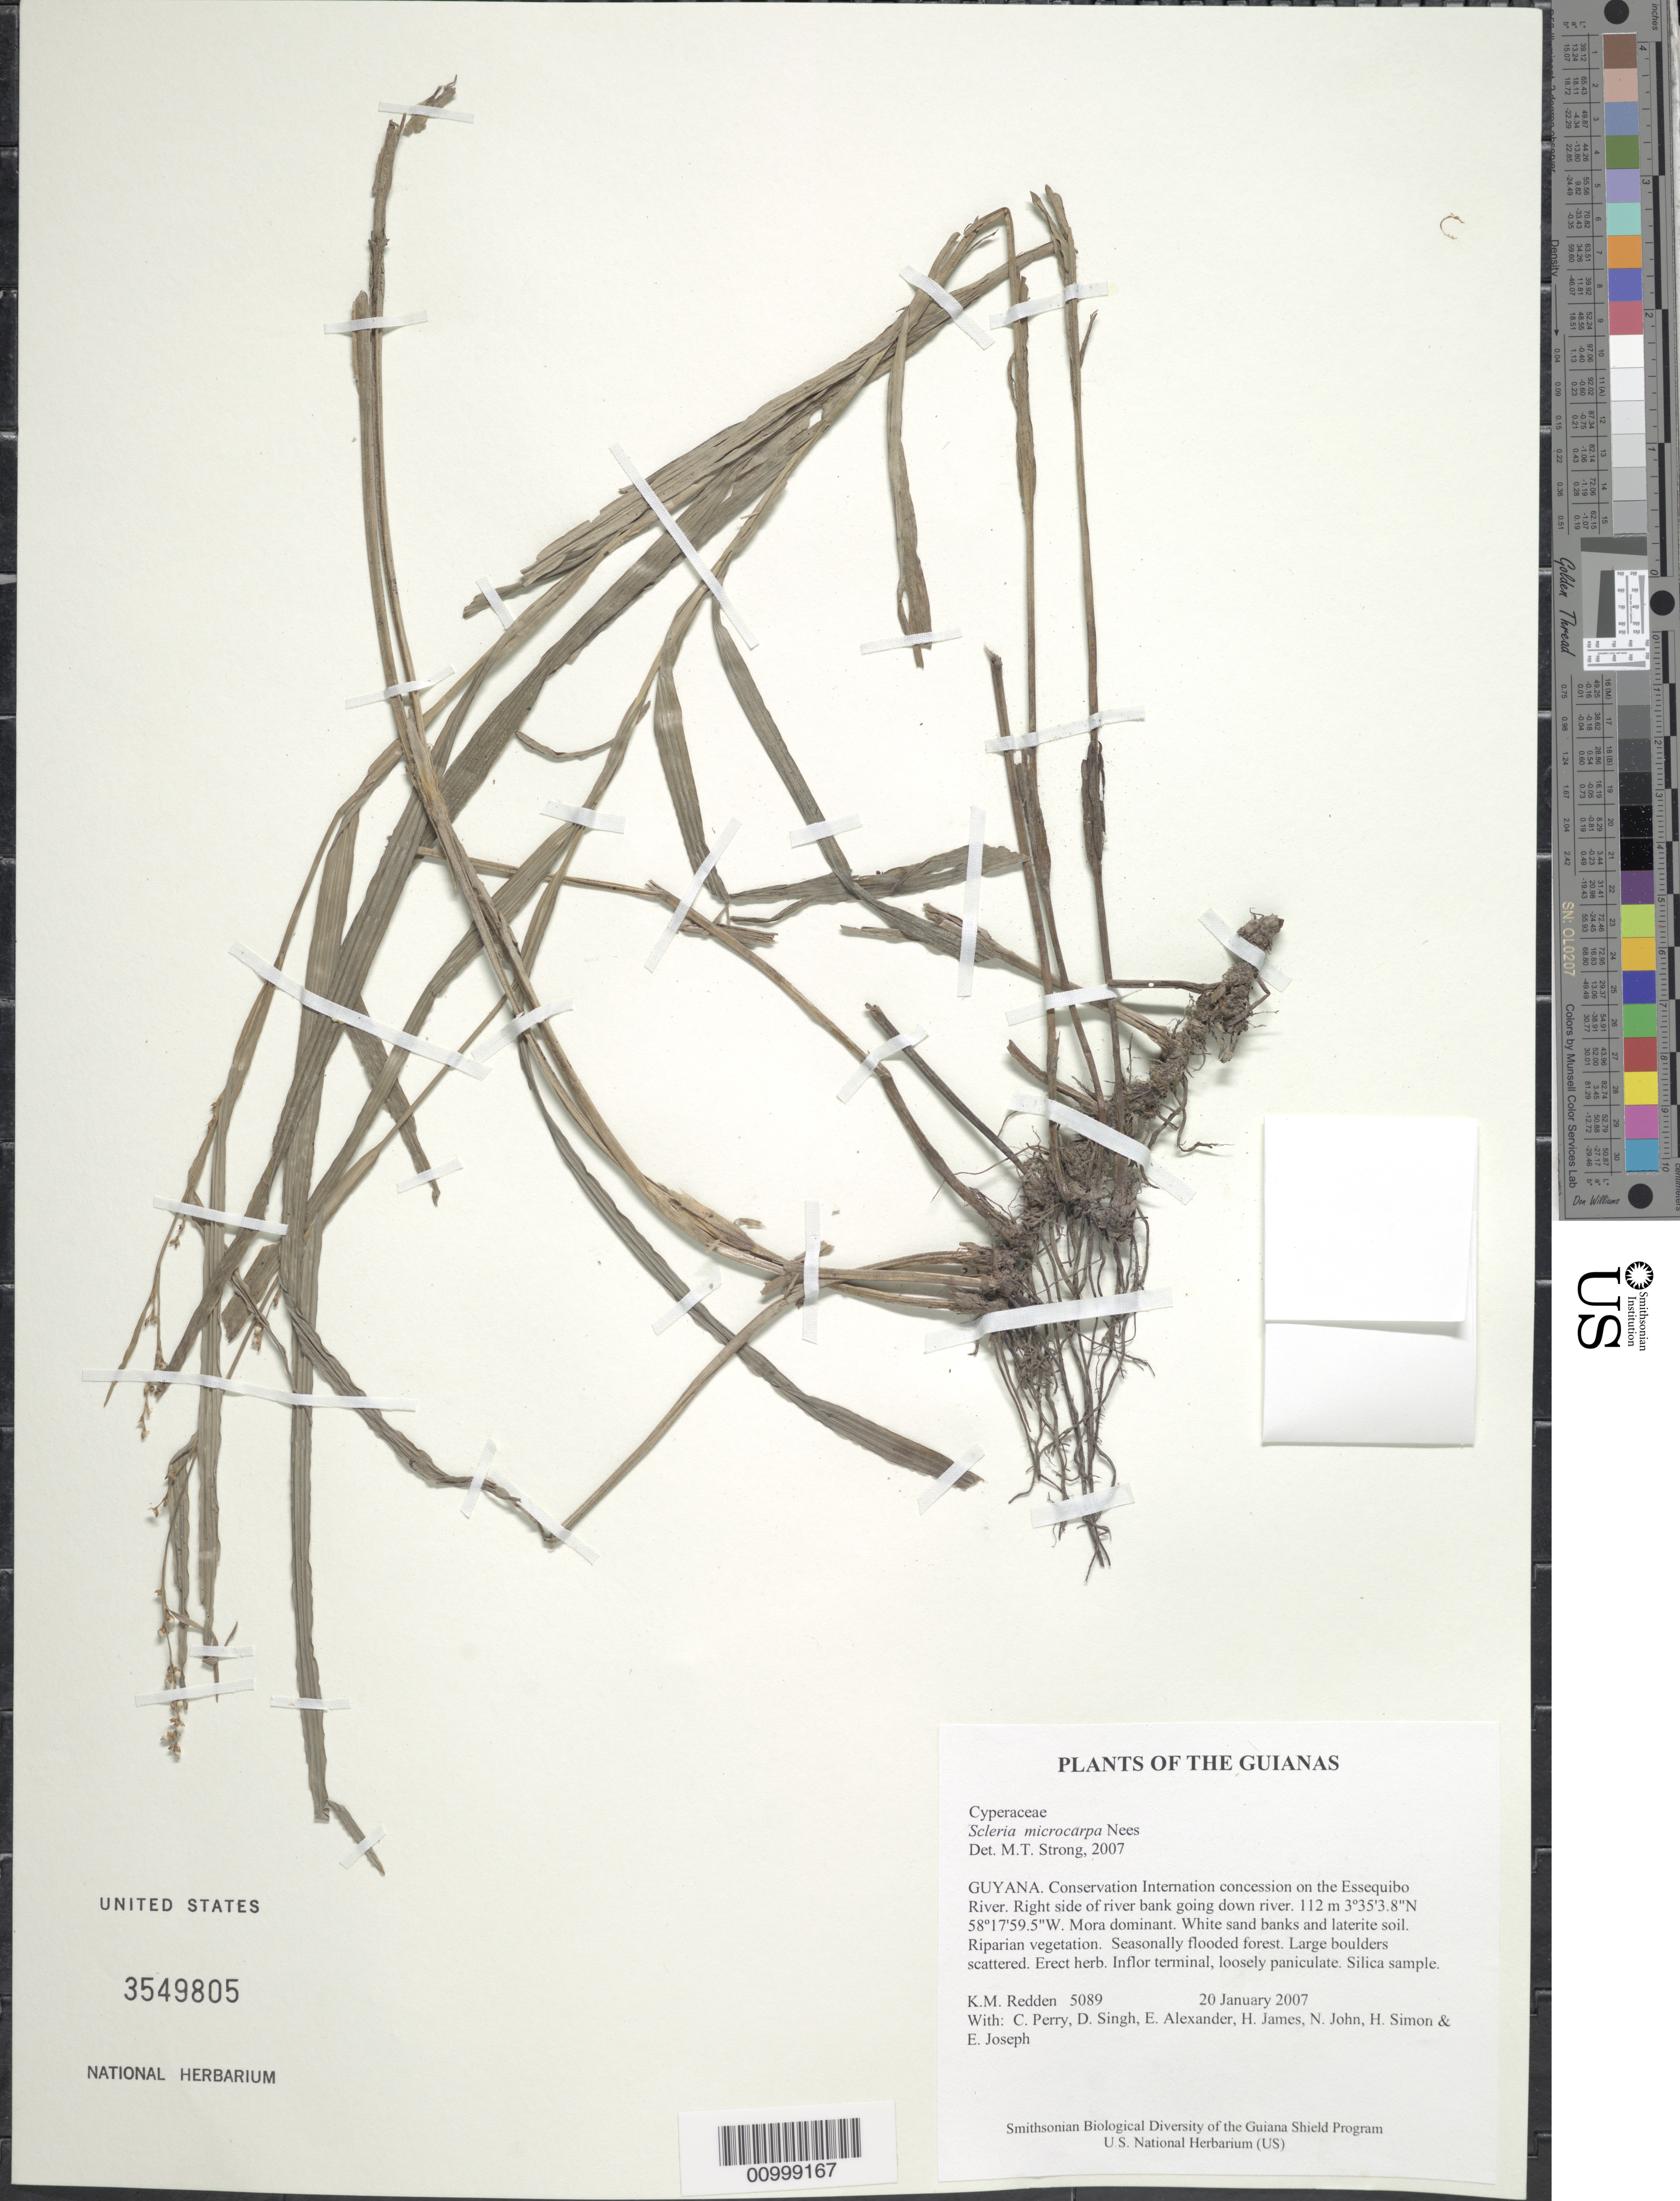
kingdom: Plantae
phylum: Tracheophyta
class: Liliopsida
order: Poales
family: Cyperaceae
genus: Scleria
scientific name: Scleria microcarpa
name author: Nees ex Kunth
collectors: K. M. Redden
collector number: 5089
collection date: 2007-01-20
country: Guyana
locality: Guyana. Convervation Internation on the Essequibo River, right side of river bank going down river.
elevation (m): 112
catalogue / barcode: US 3549805